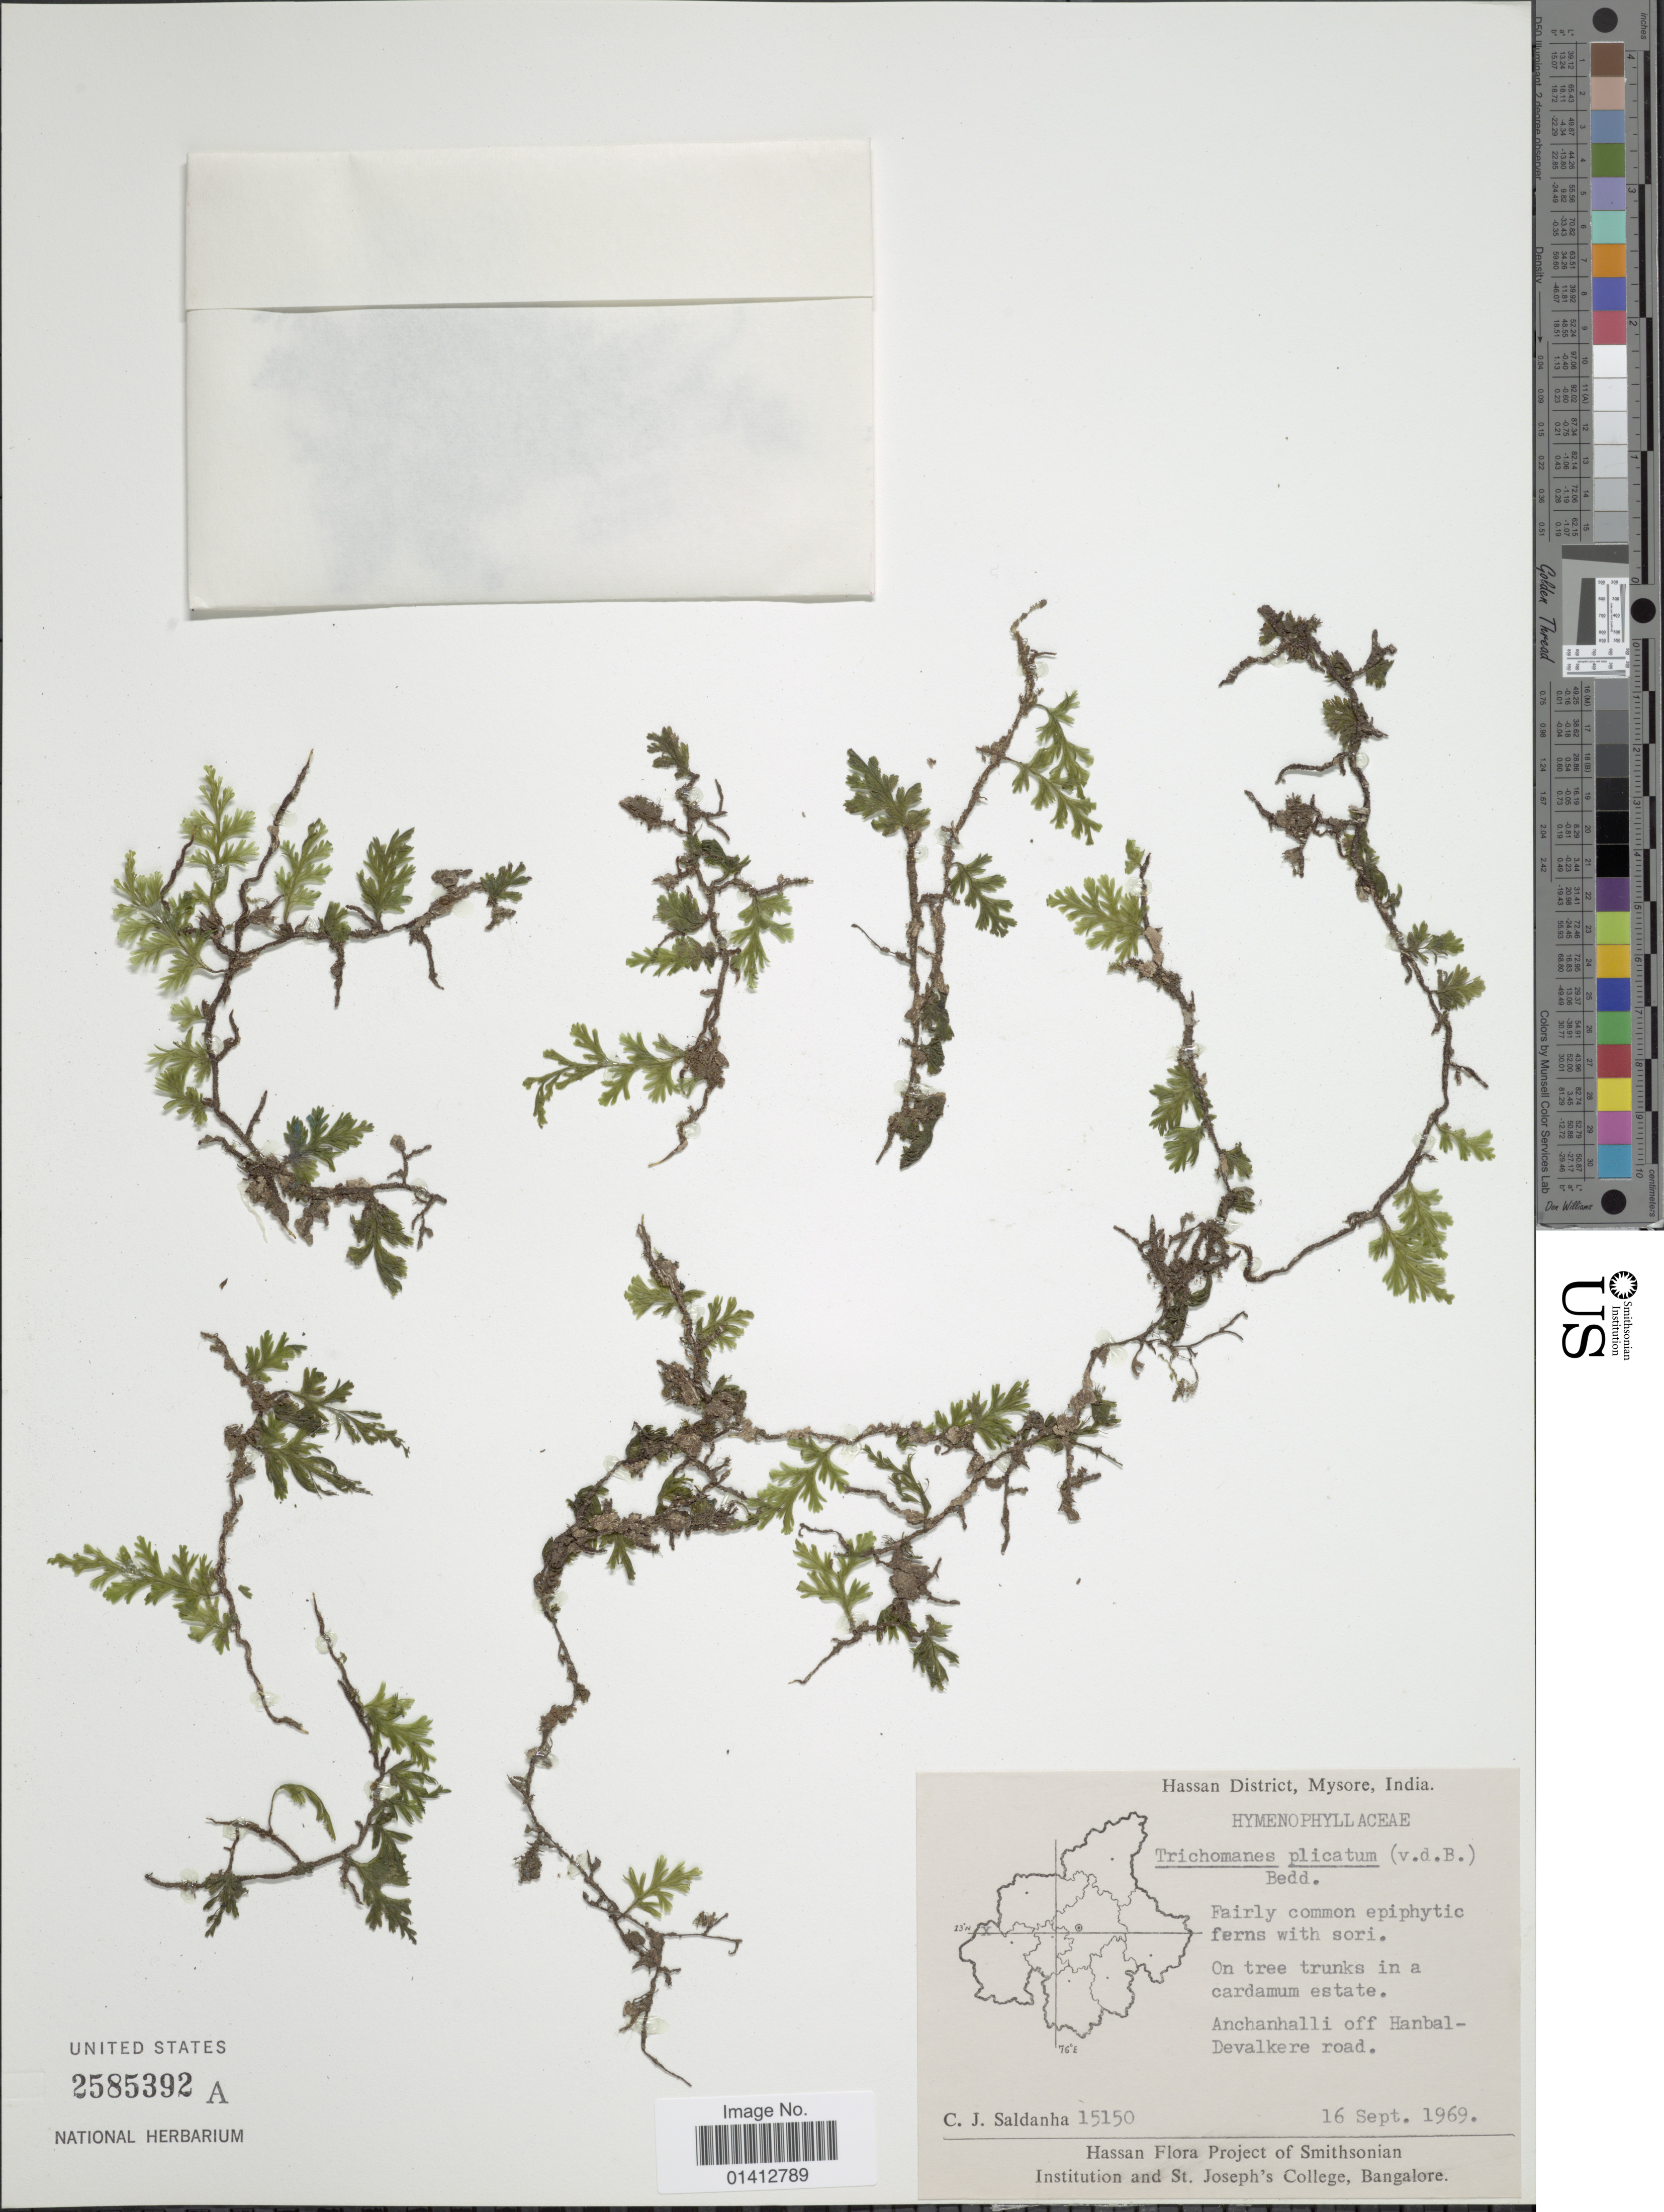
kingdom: Plantae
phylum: Tracheophyta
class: Polypodiopsida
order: Hymenophyllales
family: Hymenophyllaceae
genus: Crepidomanes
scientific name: Crepidomanes plicatum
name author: (Bosch) Ching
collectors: C. J. Saldanha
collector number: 15150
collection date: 1969-09-16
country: India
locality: Hassan District, Mysore, anchanhalli off Hanbal-Devalkere road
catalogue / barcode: US 2585392A